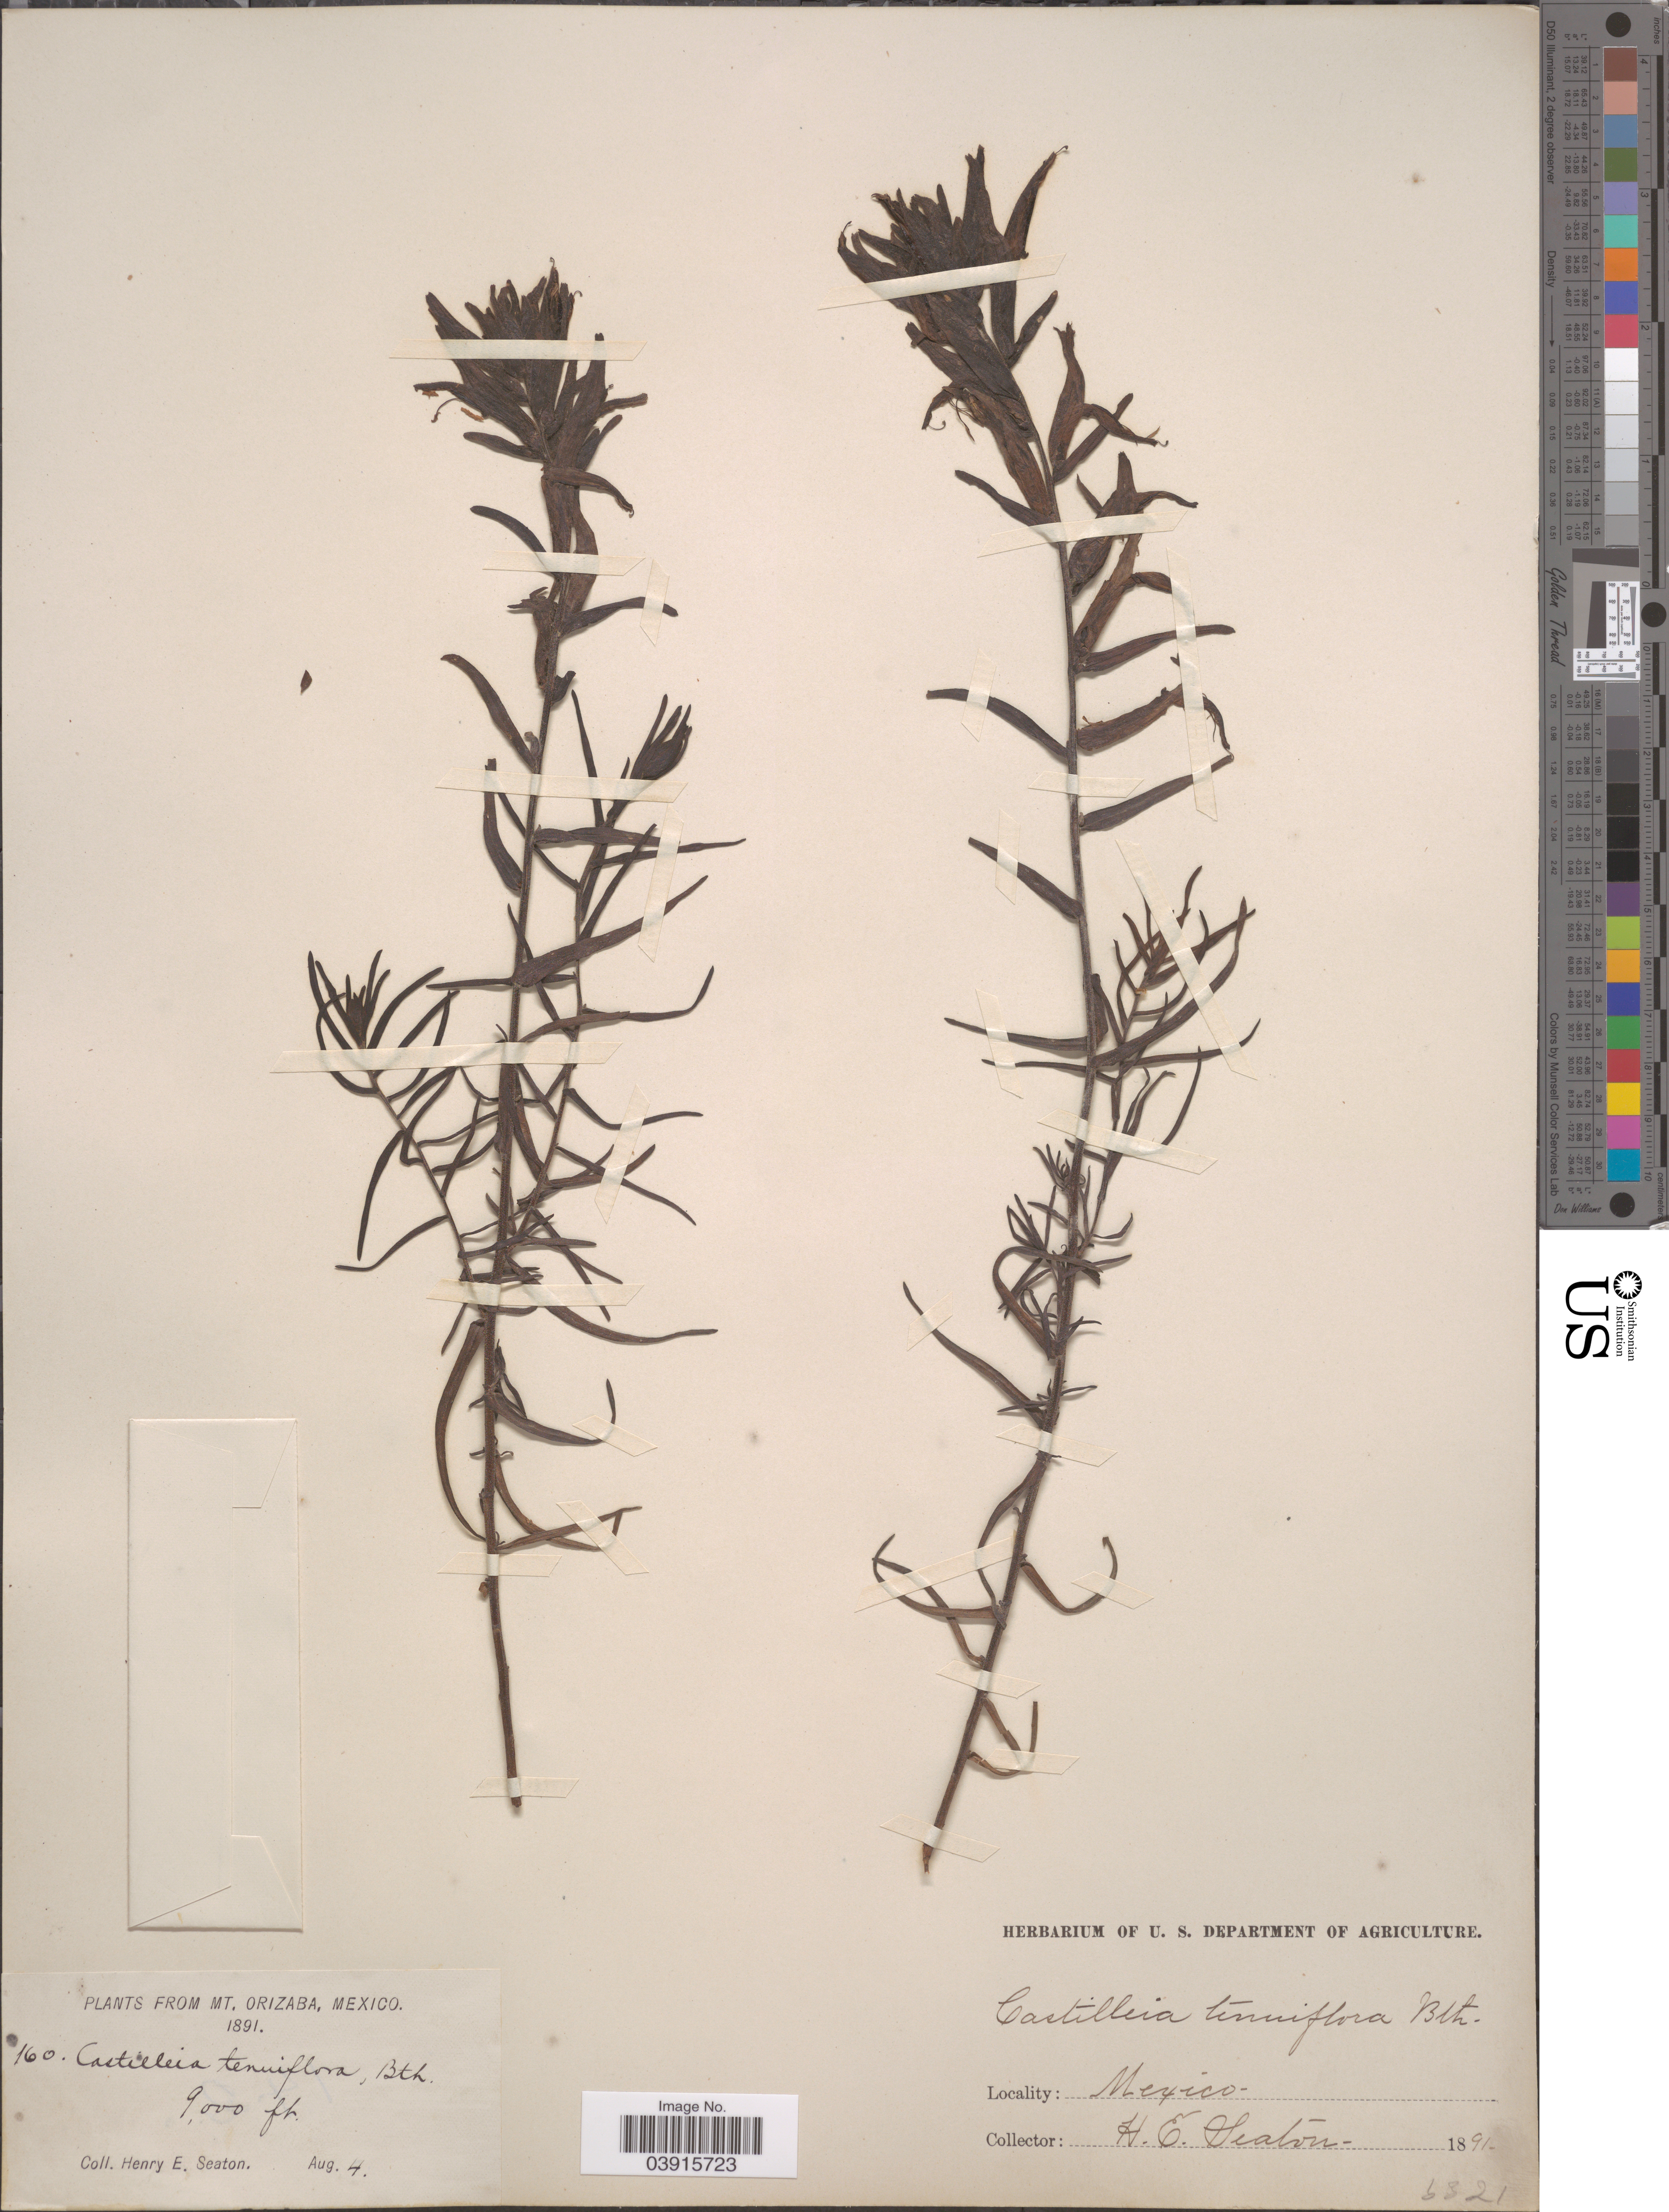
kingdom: Plantae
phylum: Tracheophyta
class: Magnoliopsida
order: Lamiales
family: Orobanchaceae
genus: Castilleja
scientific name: Castilleja tenuiflora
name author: Benth.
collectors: H. E. Seaton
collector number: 160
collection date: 1891-08-04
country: Mexico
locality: Mt. Orizaba.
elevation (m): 2743